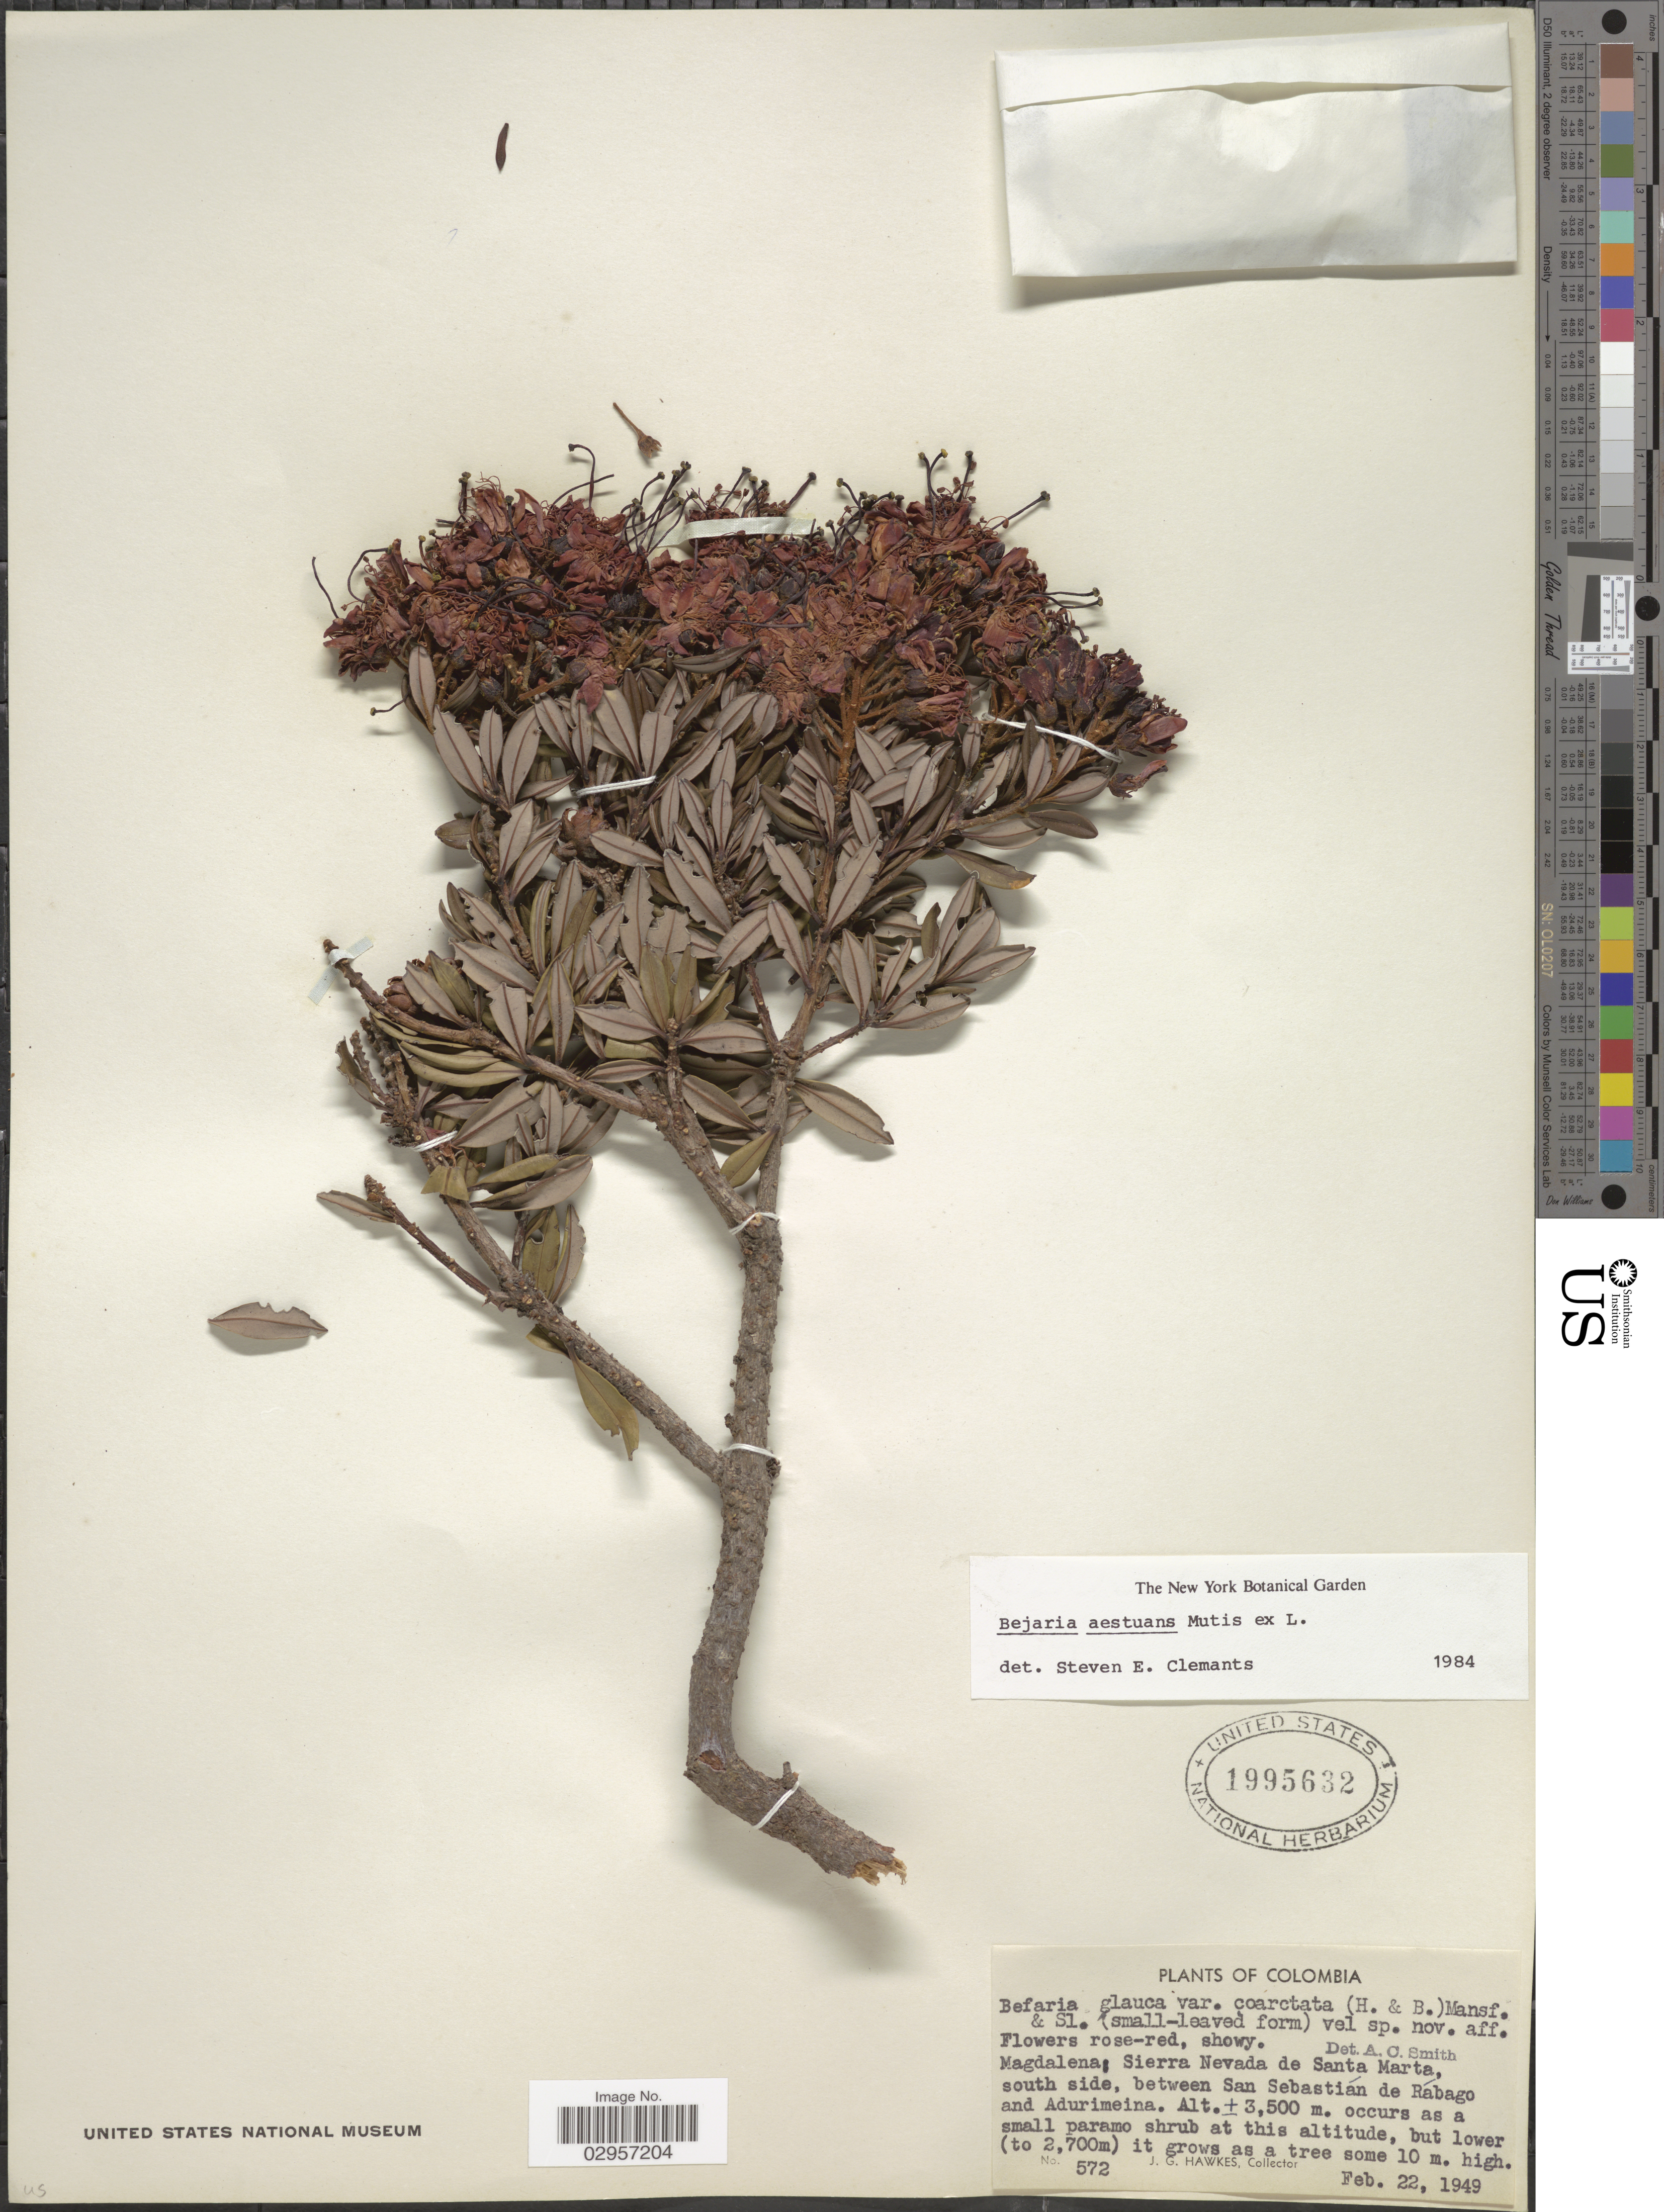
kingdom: Plantae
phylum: Tracheophyta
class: Magnoliopsida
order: Ericales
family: Ericaceae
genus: Befaria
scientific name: Befaria aestuans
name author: Mutis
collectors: J. Hawkes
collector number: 572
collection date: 1949-02-22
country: Colombia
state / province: Magdalena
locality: Magdalena; Sierra Nevada de Santa Marta, south side, between San Sebastián de Rábago and Adurimeina.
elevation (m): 3500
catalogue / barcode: US 1995632